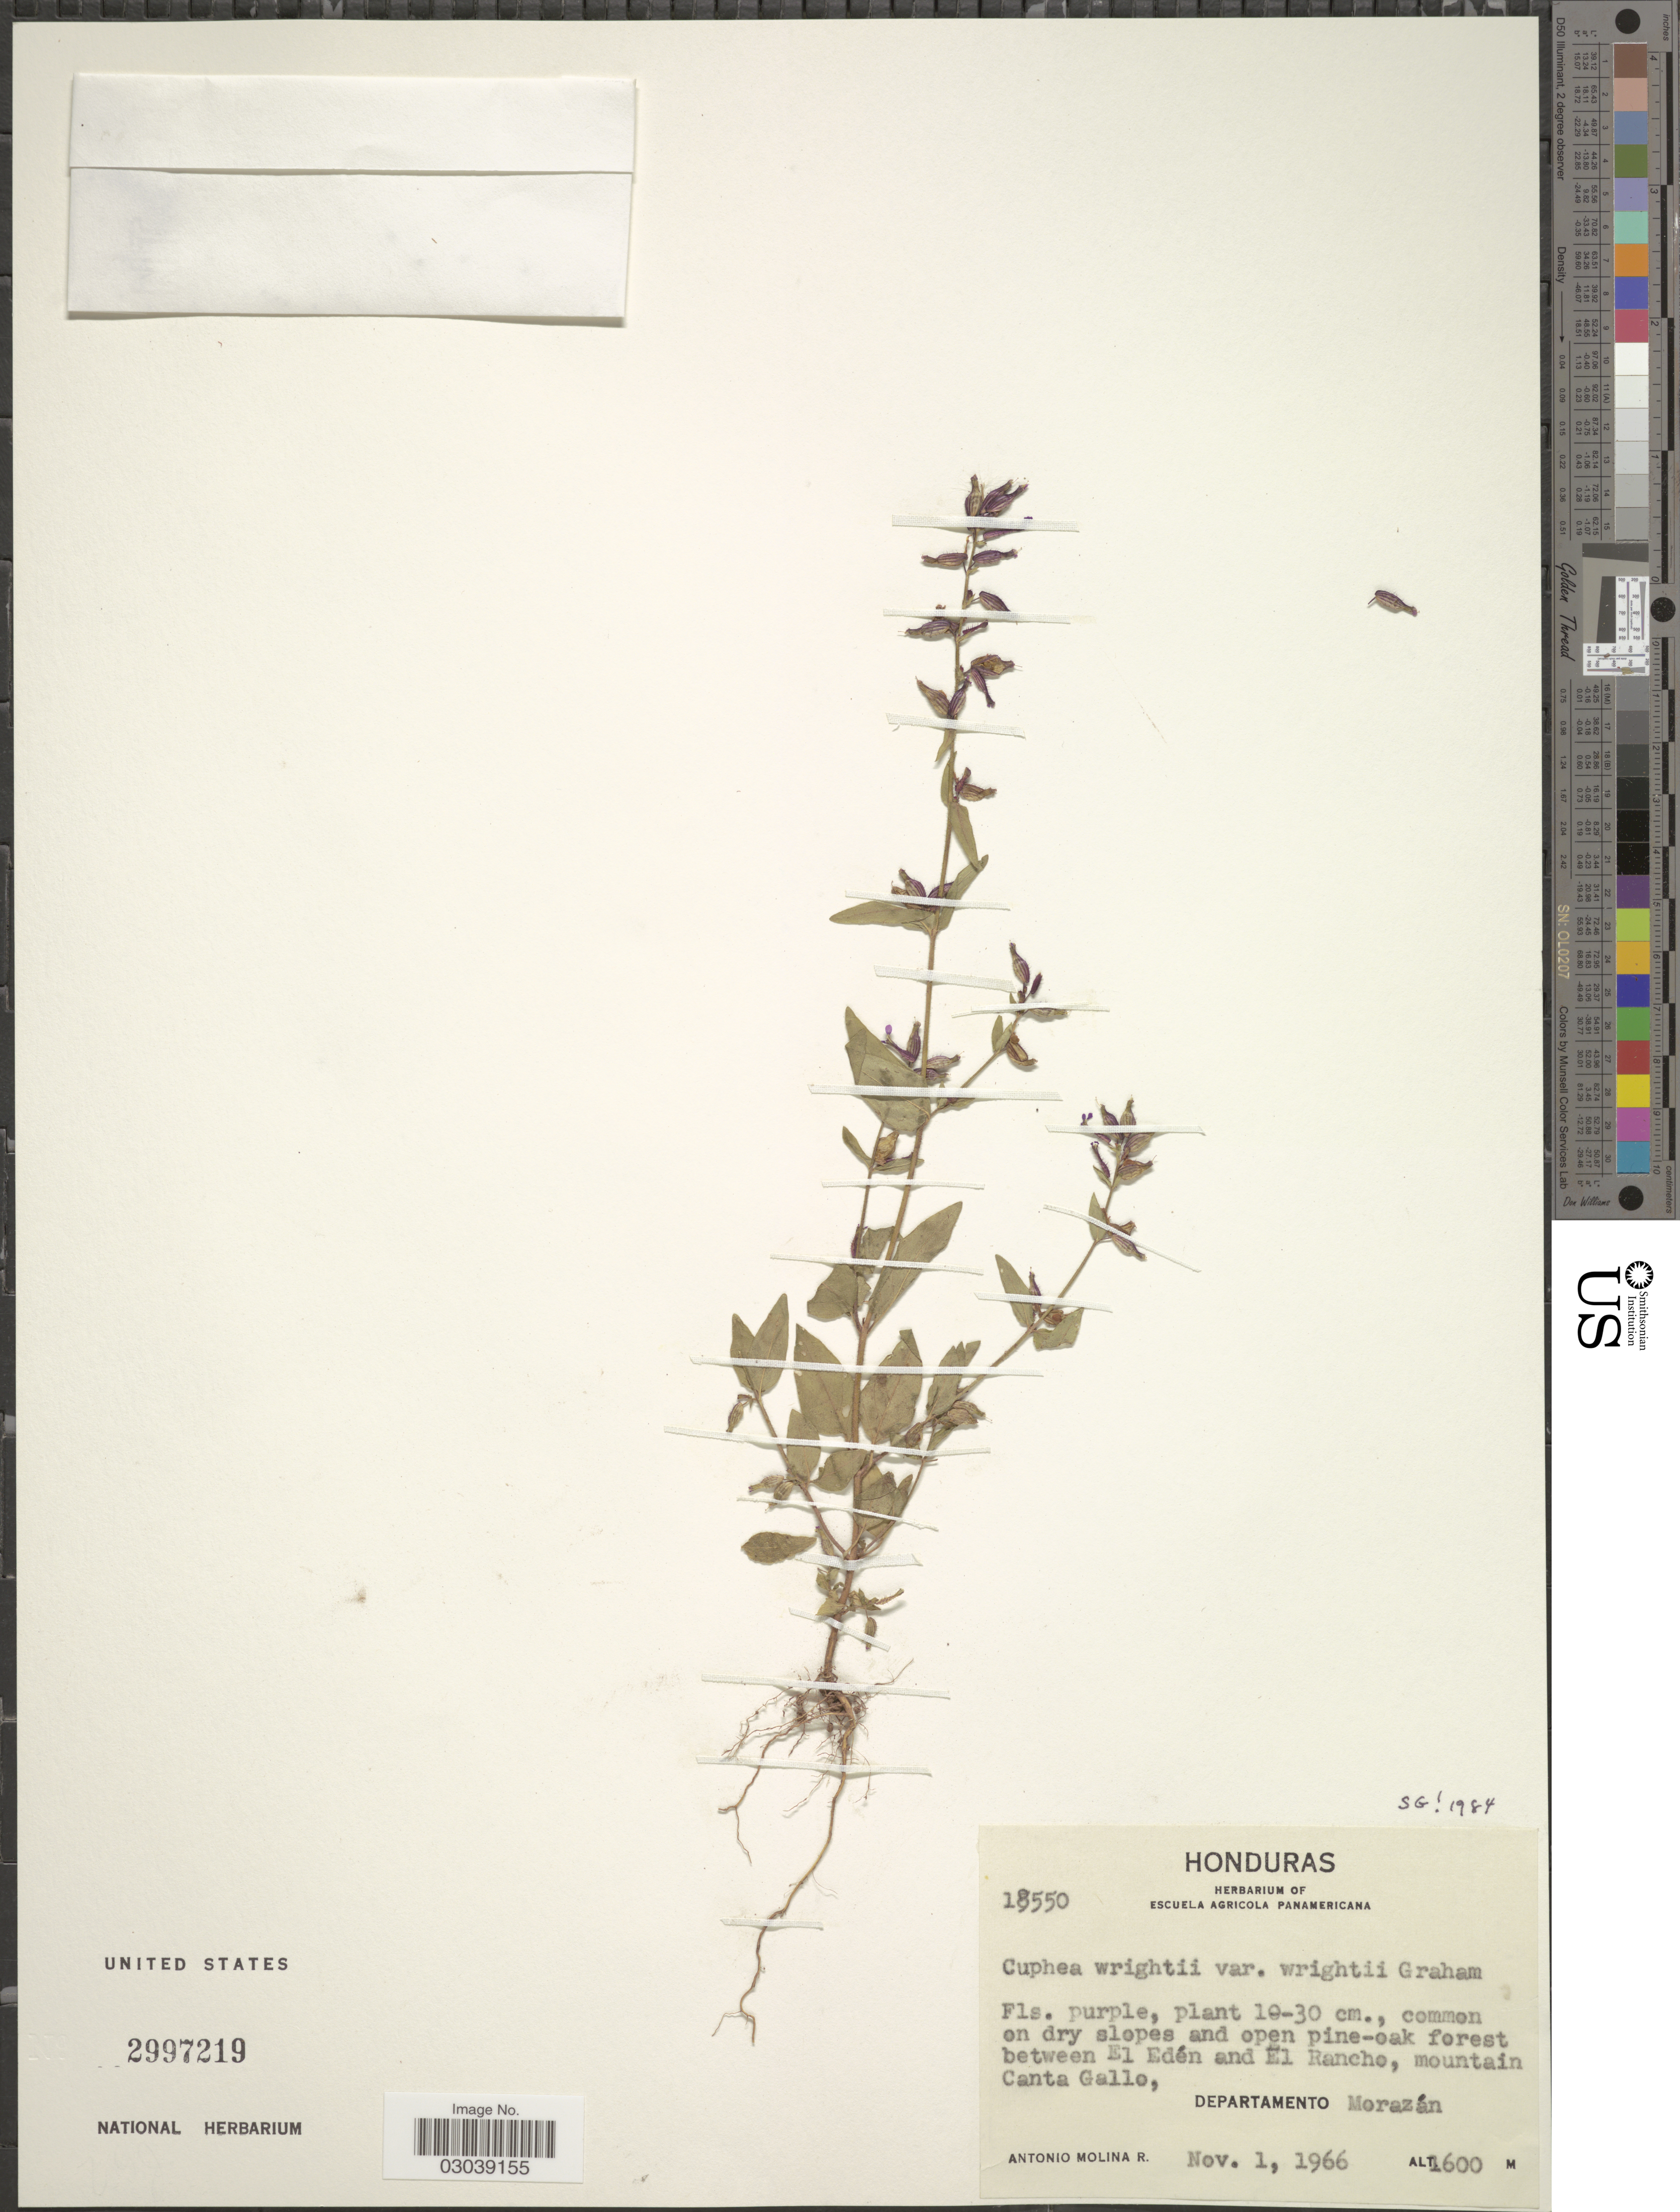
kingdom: Plantae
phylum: Tracheophyta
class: Magnoliopsida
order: Myrtales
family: Lythraceae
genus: Cuphea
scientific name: Cuphea wrightii var. wrightii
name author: A. Gray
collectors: A. Molina R.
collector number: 18550*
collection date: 1966-11-01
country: Honduras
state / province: Fco. Morazán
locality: Between El Edén and El Rancho, mountain Canta Gallo, Departamento Morazán.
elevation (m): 1600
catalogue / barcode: US 2997219